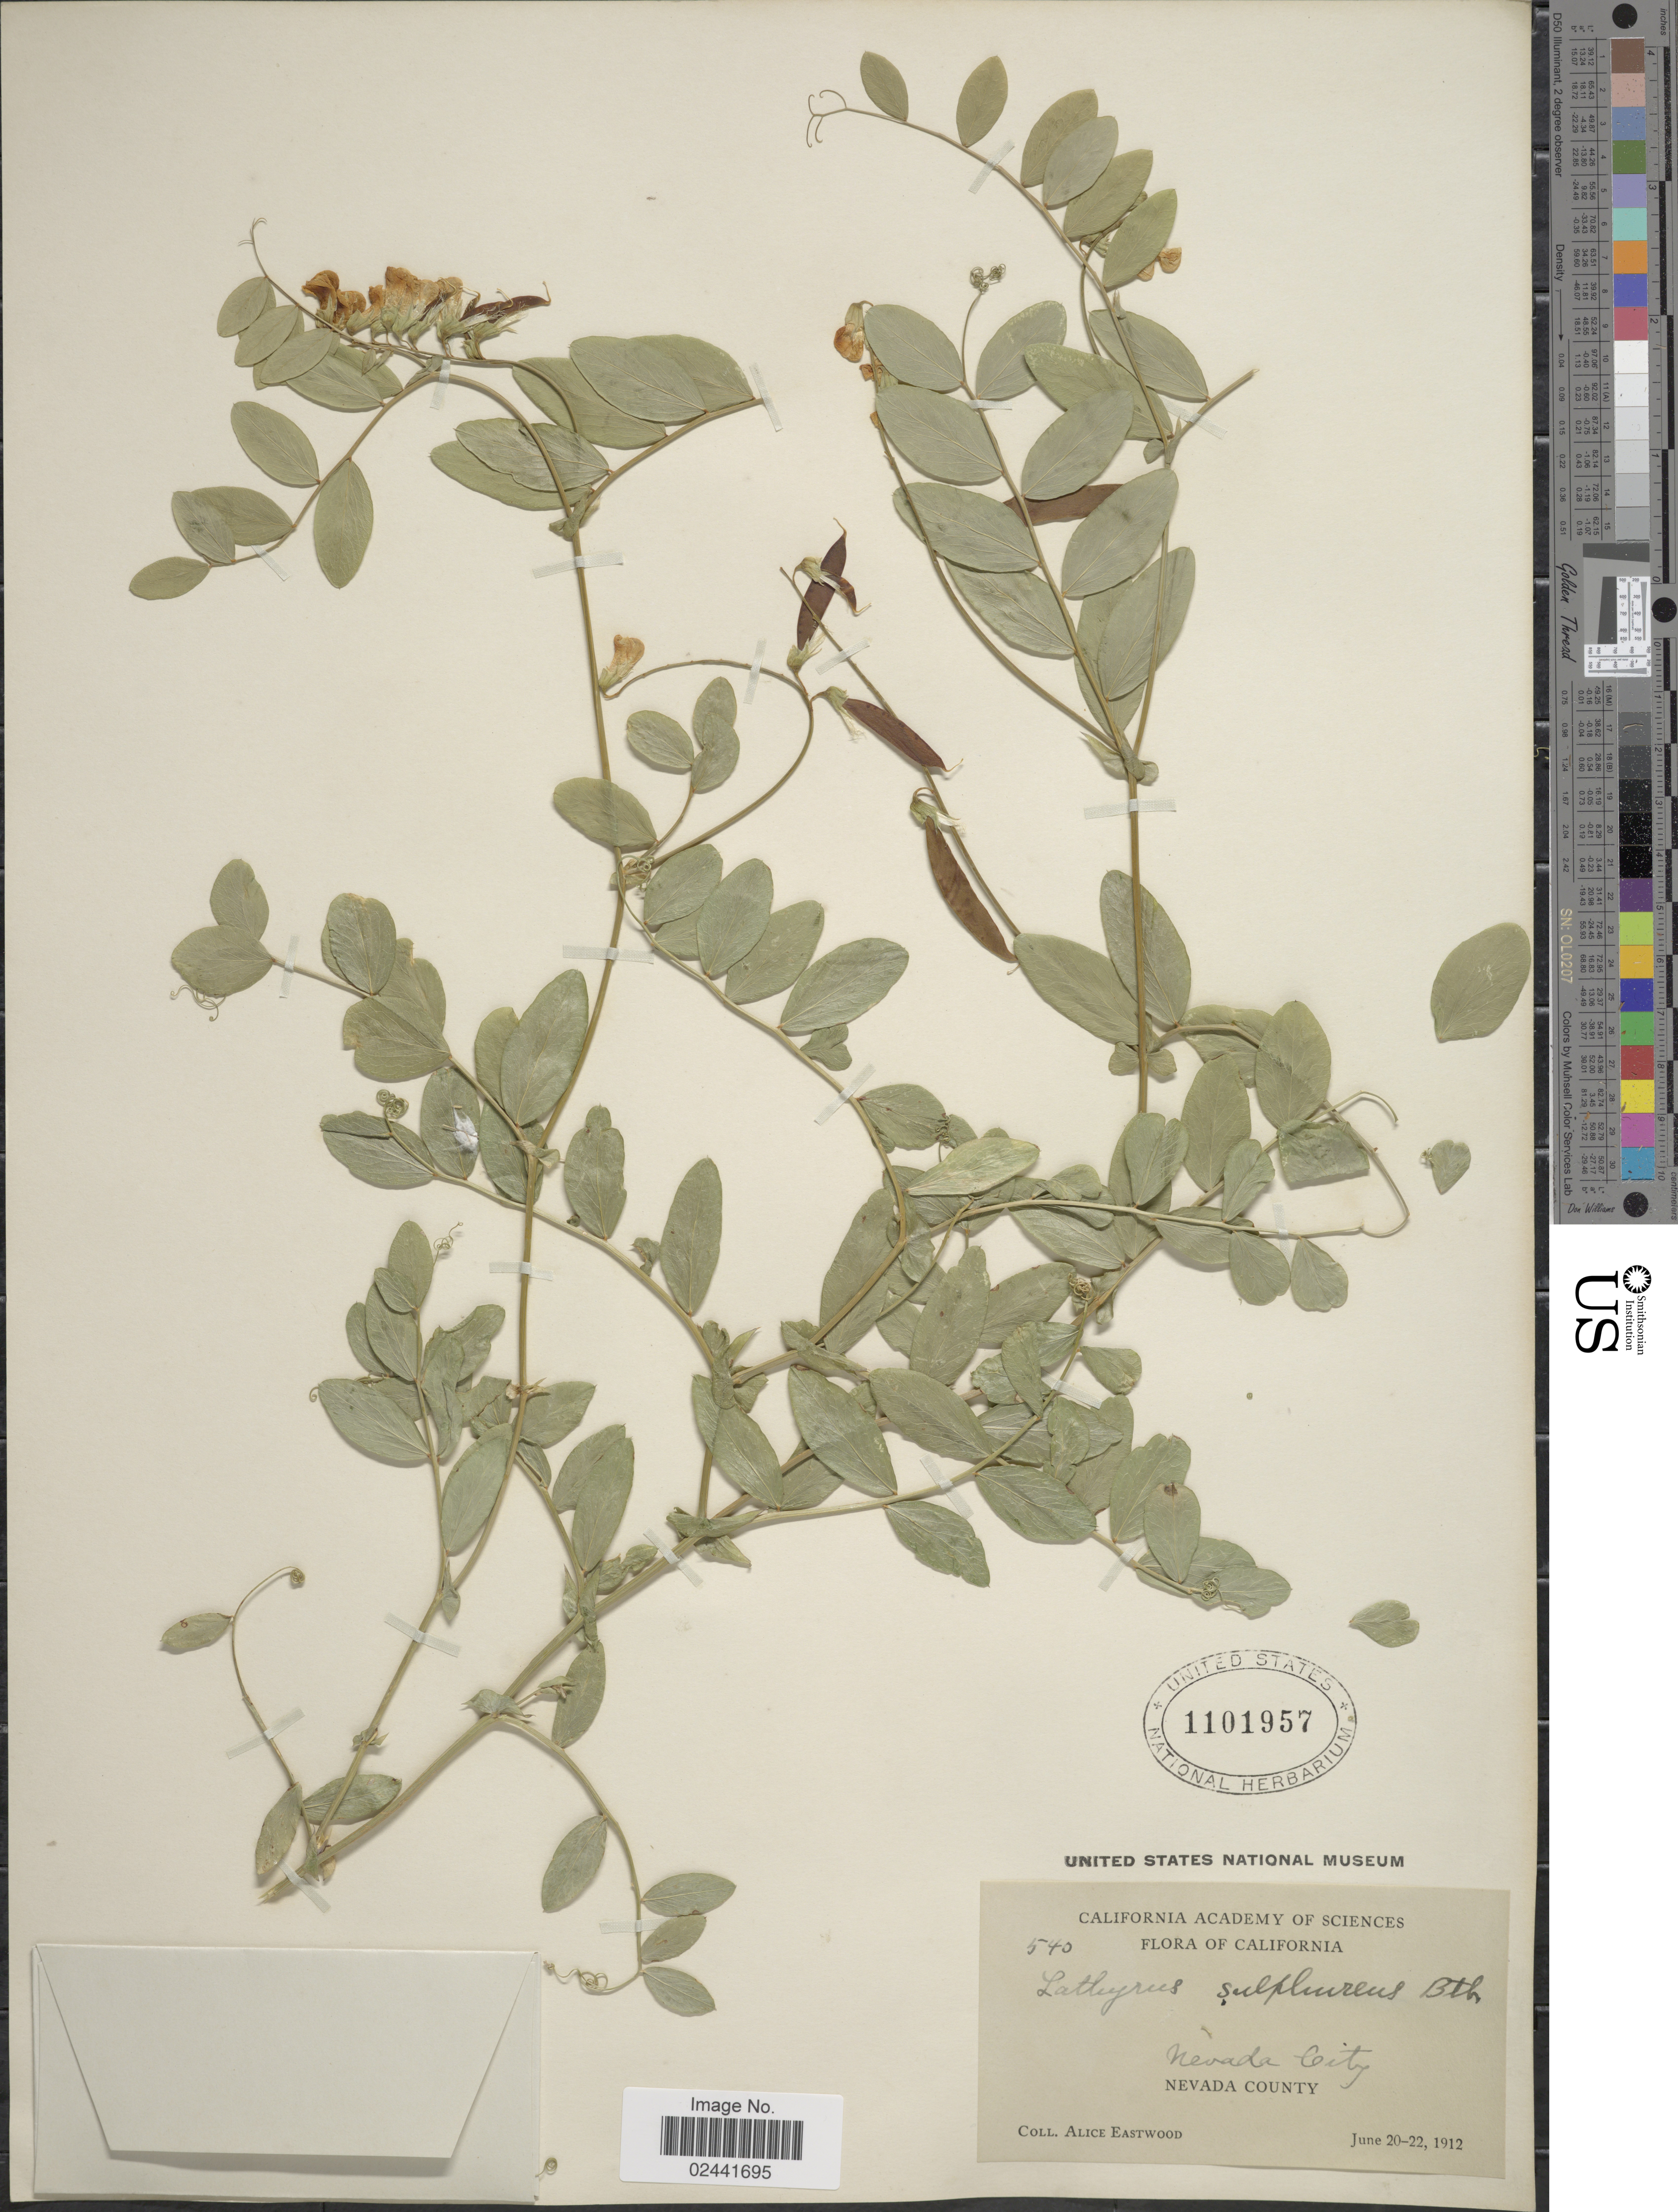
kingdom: Plantae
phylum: Tracheophyta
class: Magnoliopsida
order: Fabales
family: Fabaceae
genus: Lathyrus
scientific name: Lathyrus sulphureus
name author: W.H. Brewer ex A. Gray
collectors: A. Eastwood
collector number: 540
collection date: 1912-06-20/1912-06-22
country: United States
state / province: California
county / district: Nevada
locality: Nevada City, Nevada County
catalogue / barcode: US 1101957